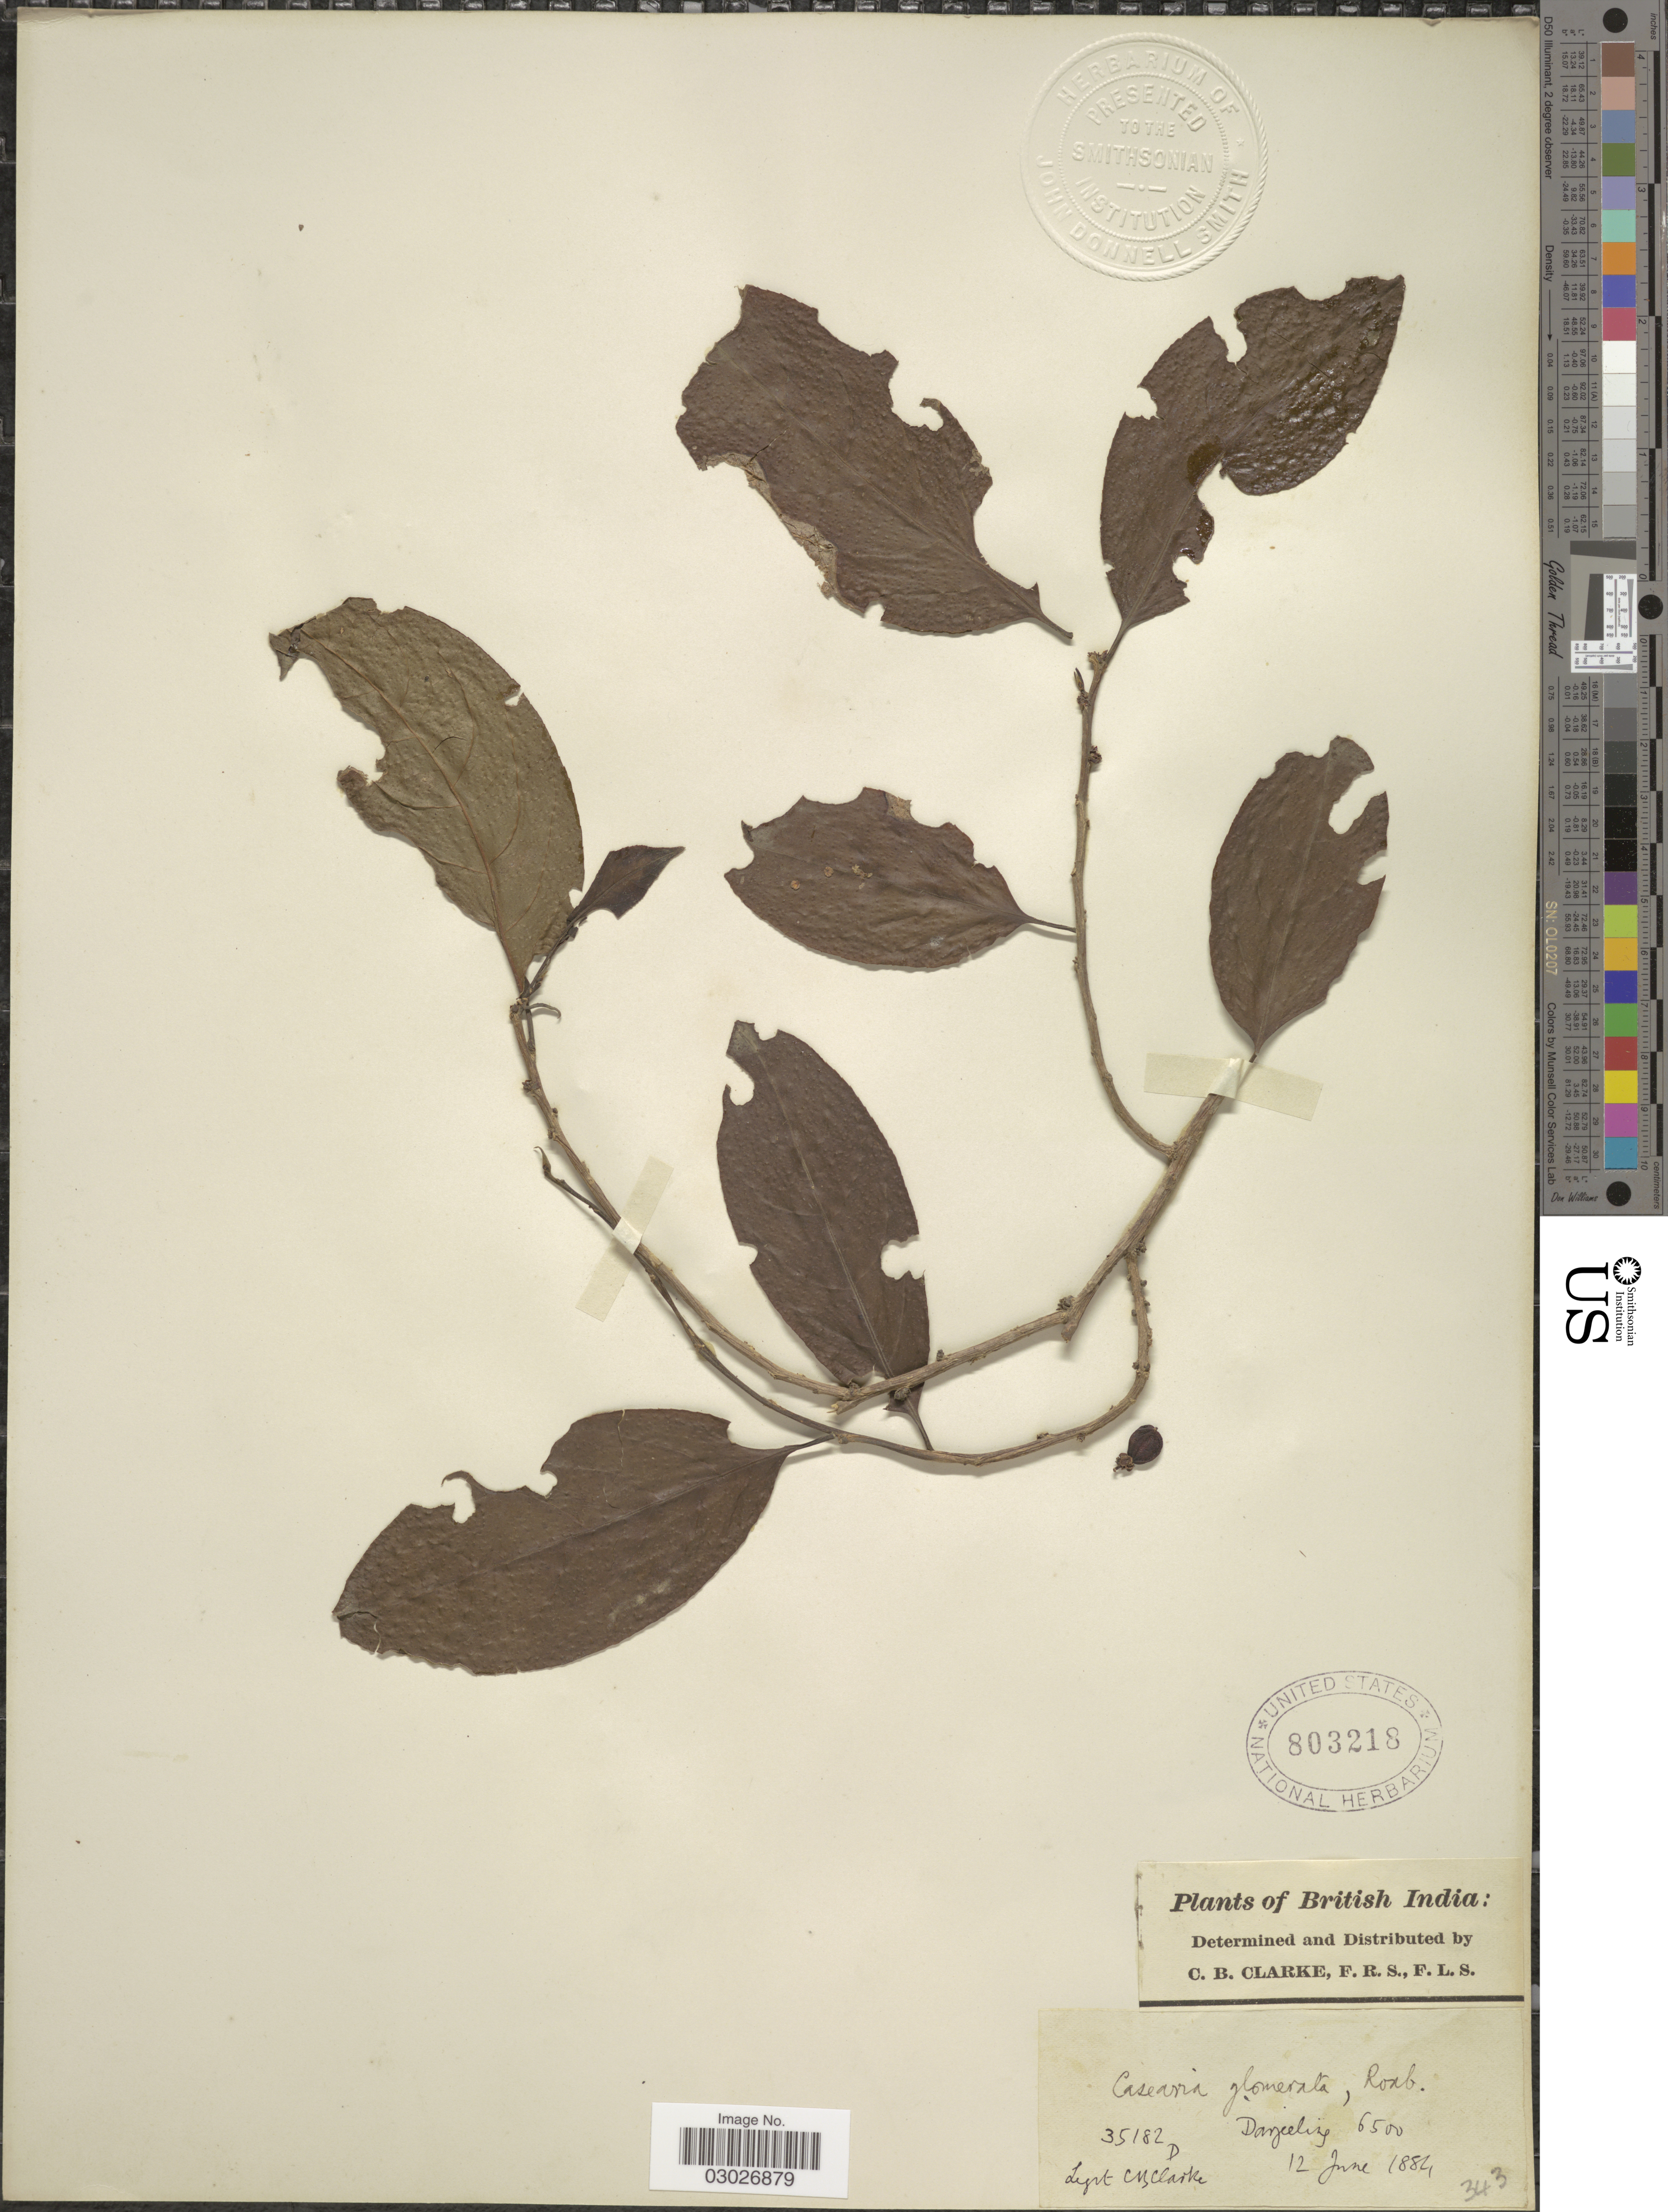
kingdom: Plantae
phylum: Tracheophyta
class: Magnoliopsida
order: Malpighiales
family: Salicaceae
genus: Casearia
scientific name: Casearia glomerata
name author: Roxb.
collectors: C. B. Clarke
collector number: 35182D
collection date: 1884-06-12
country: India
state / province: West Bengal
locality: British India. Darjeeling.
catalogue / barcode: US 803218